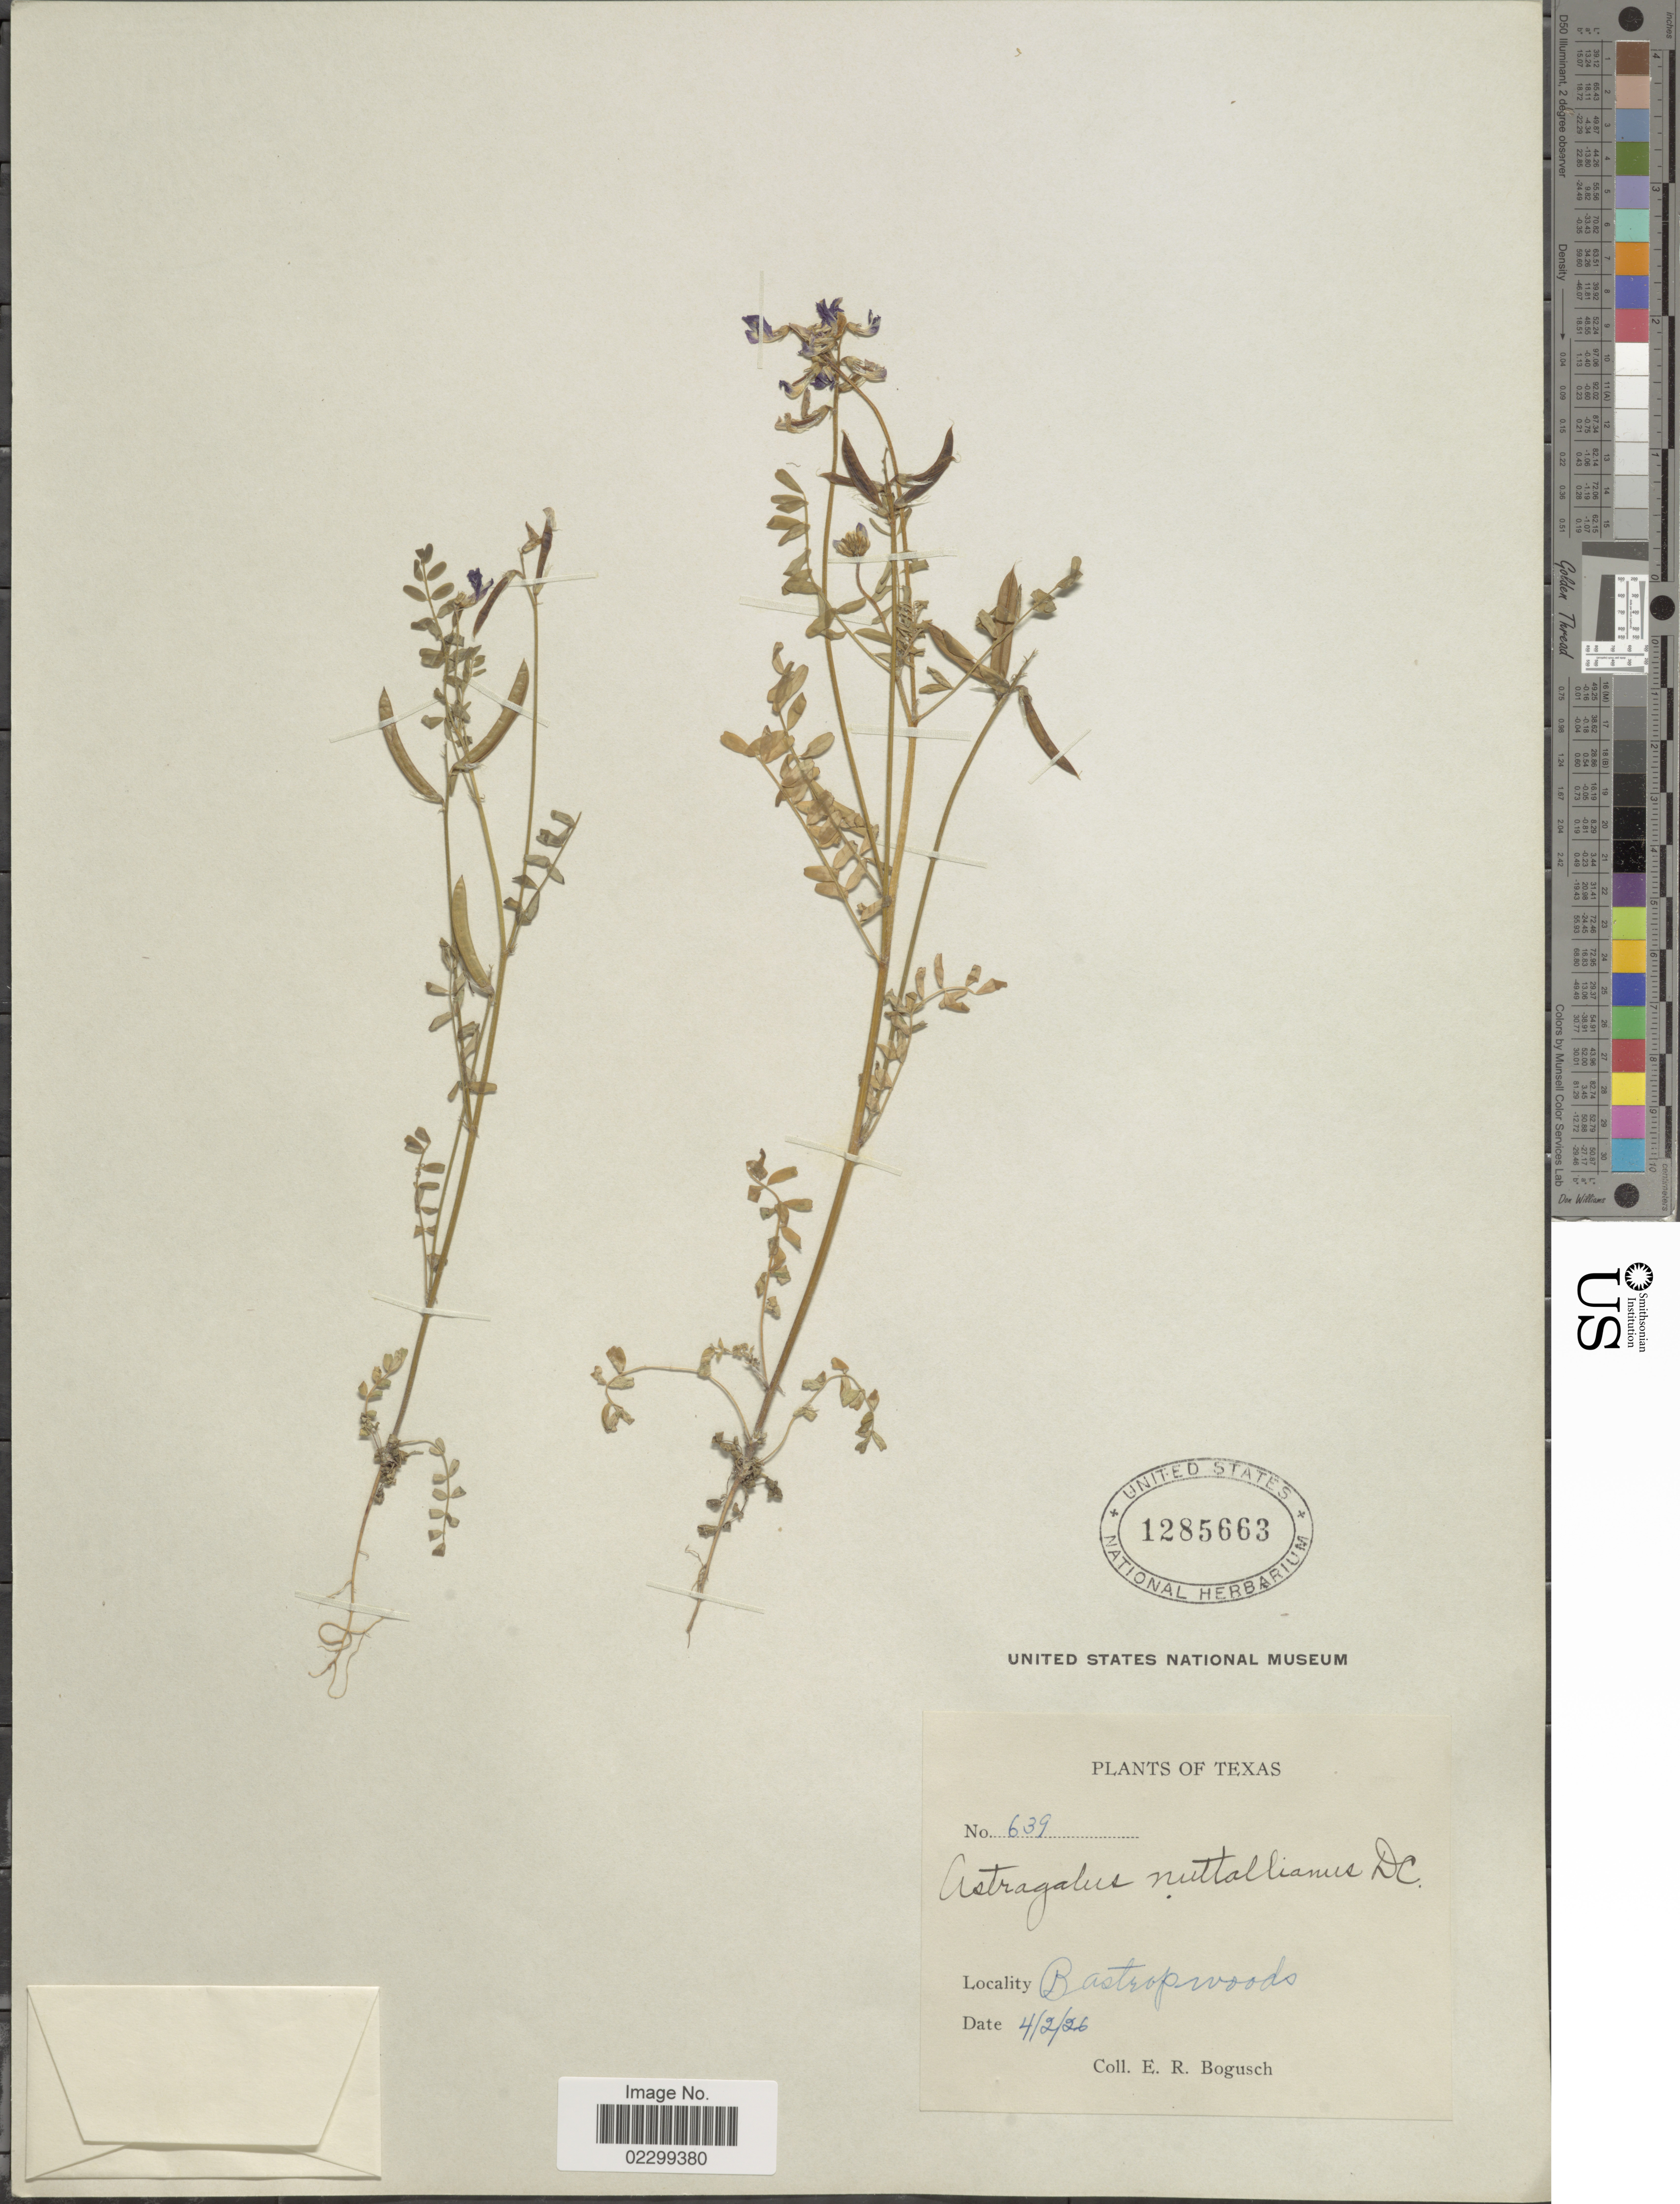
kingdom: Plantae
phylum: Tracheophyta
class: Magnoliopsida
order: Fabales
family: Fabaceae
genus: Astragalus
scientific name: Astragalus austrinus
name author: (Small) O.E. Schulz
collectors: E. Bogusch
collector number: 639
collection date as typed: Transcribed d/m/y: 2/4/26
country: United States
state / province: Texas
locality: Bastropwoods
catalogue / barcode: US 1285663